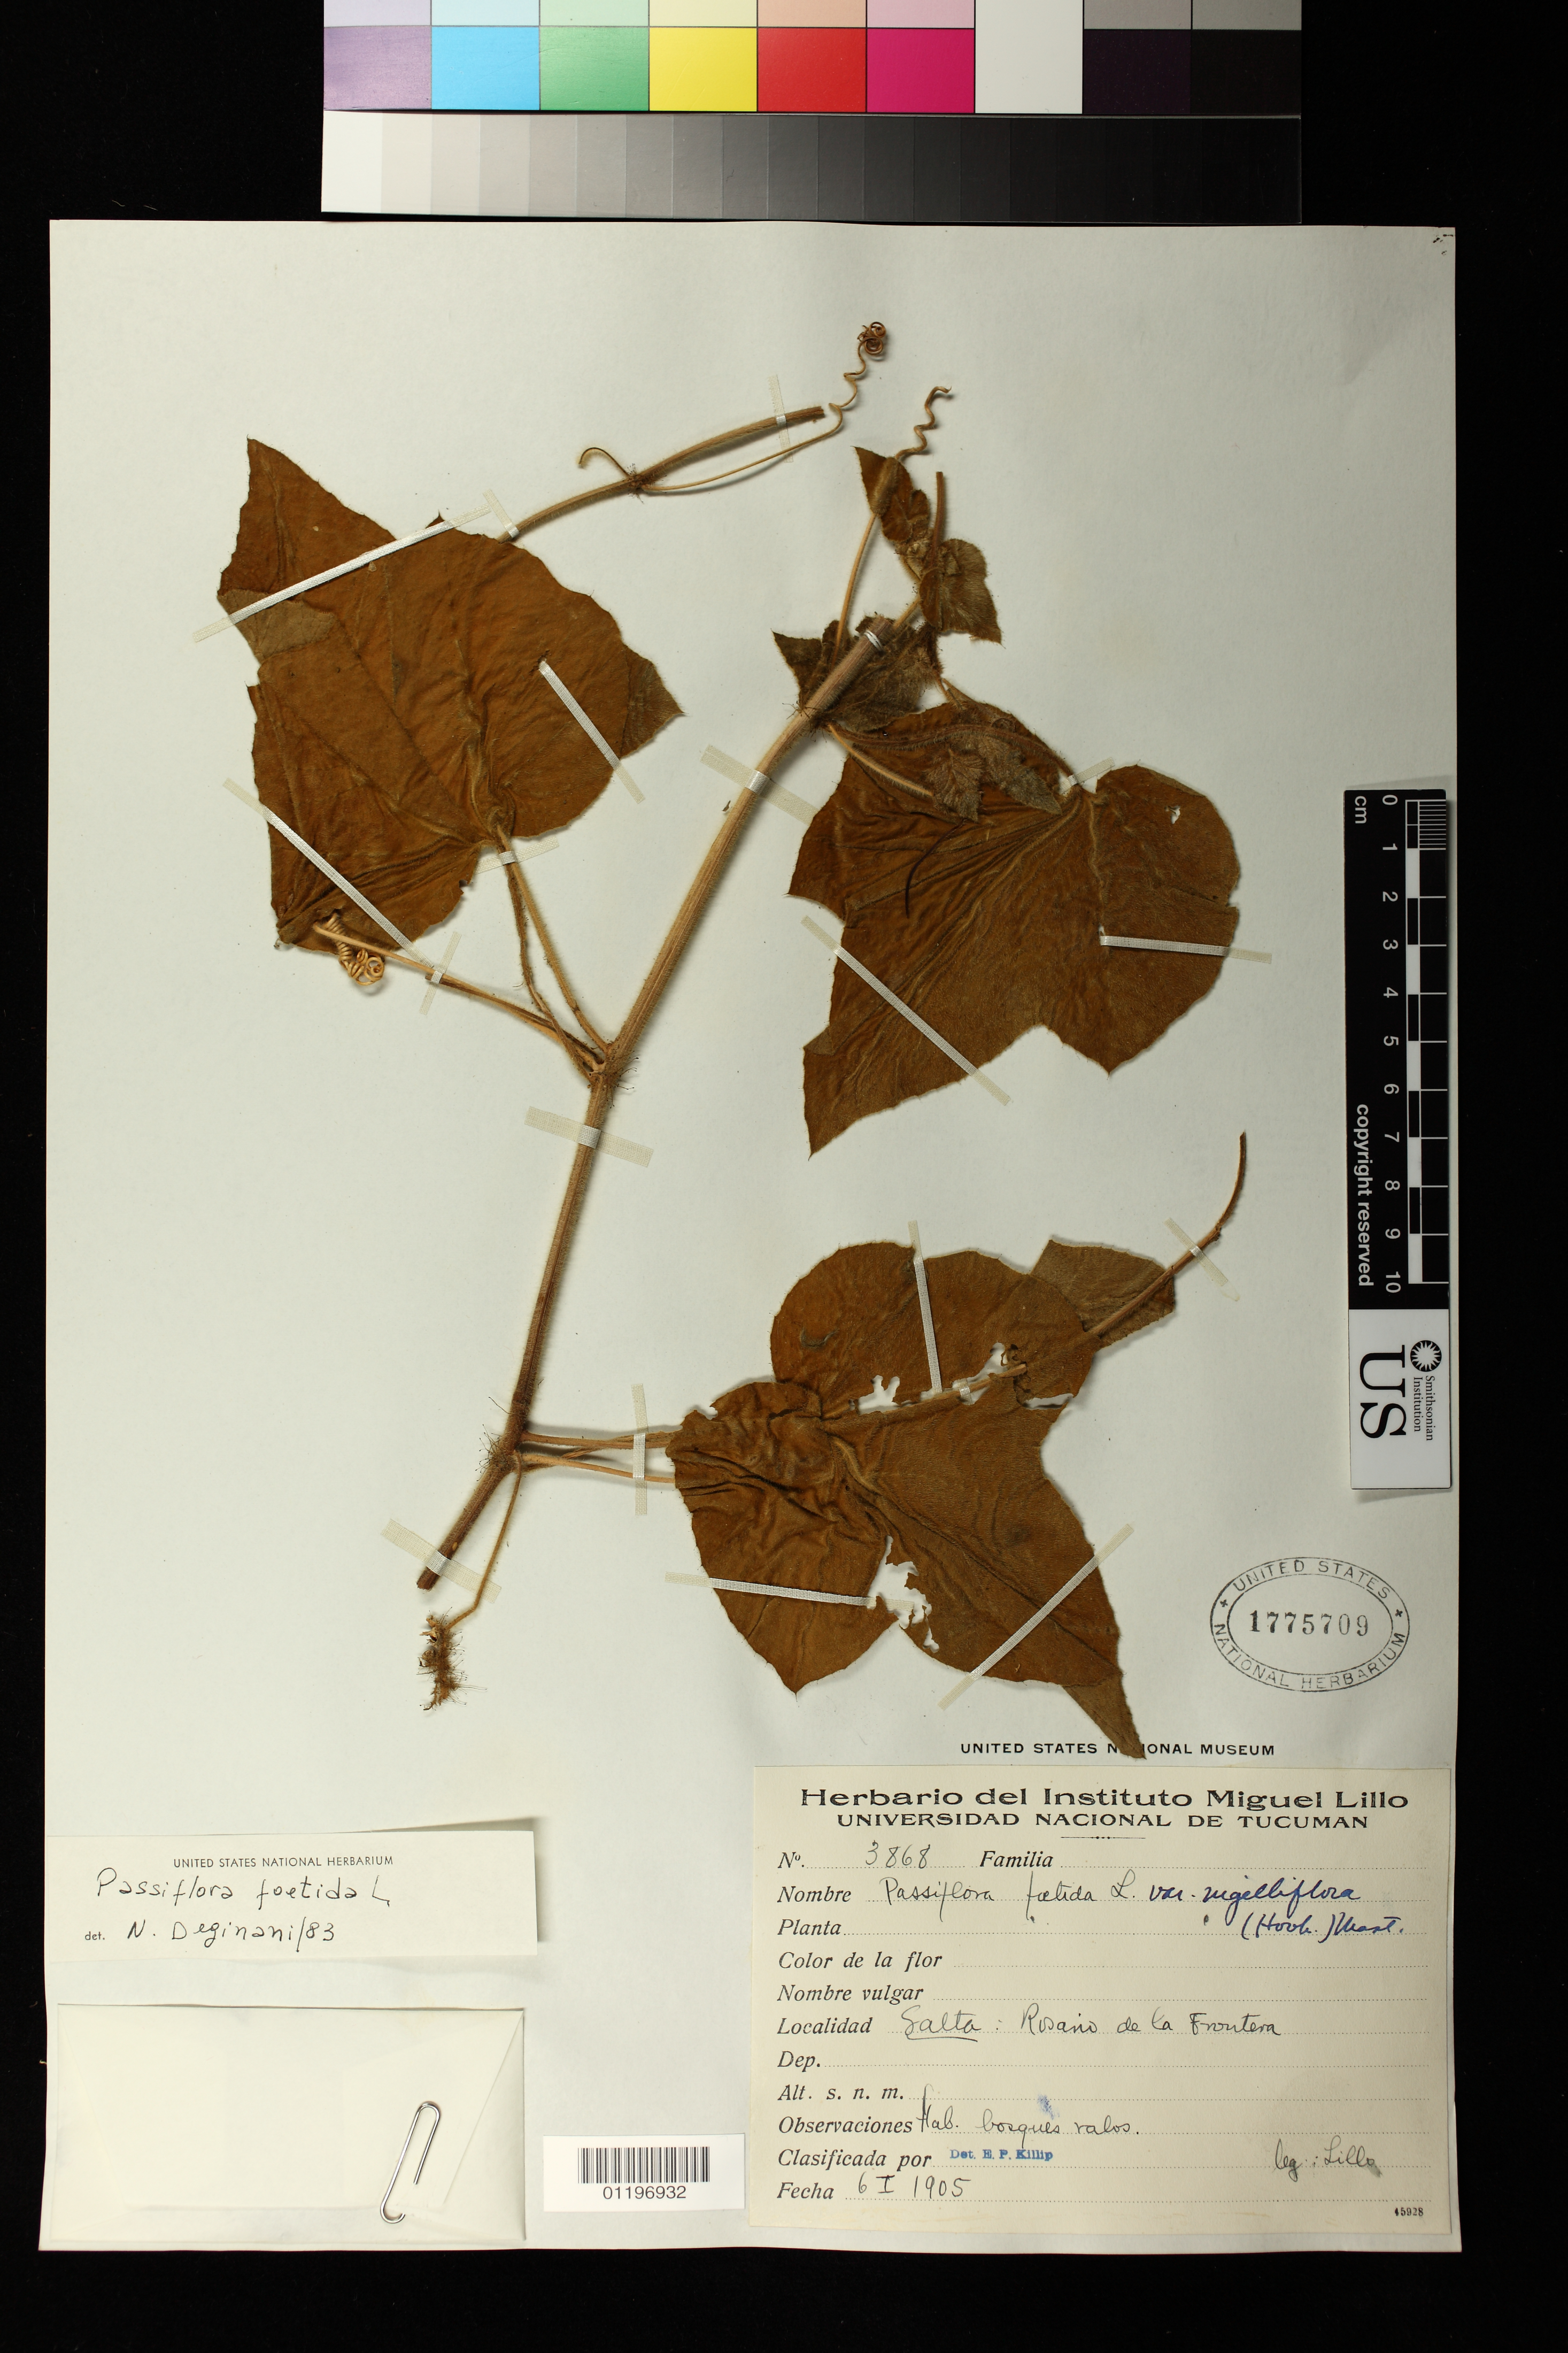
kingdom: Plantae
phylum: Tracheophyta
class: Magnoliopsida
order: Malpighiales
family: Passifloraceae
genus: Passiflora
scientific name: Passiflora foetida var. nigelliflora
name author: (Hook.) Mast.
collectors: M. Lillo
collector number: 3868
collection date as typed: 01 Jun 1905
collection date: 1905-06-01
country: Argentina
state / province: Salta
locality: Salta: Rosario de la Frontera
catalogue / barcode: US 1775709